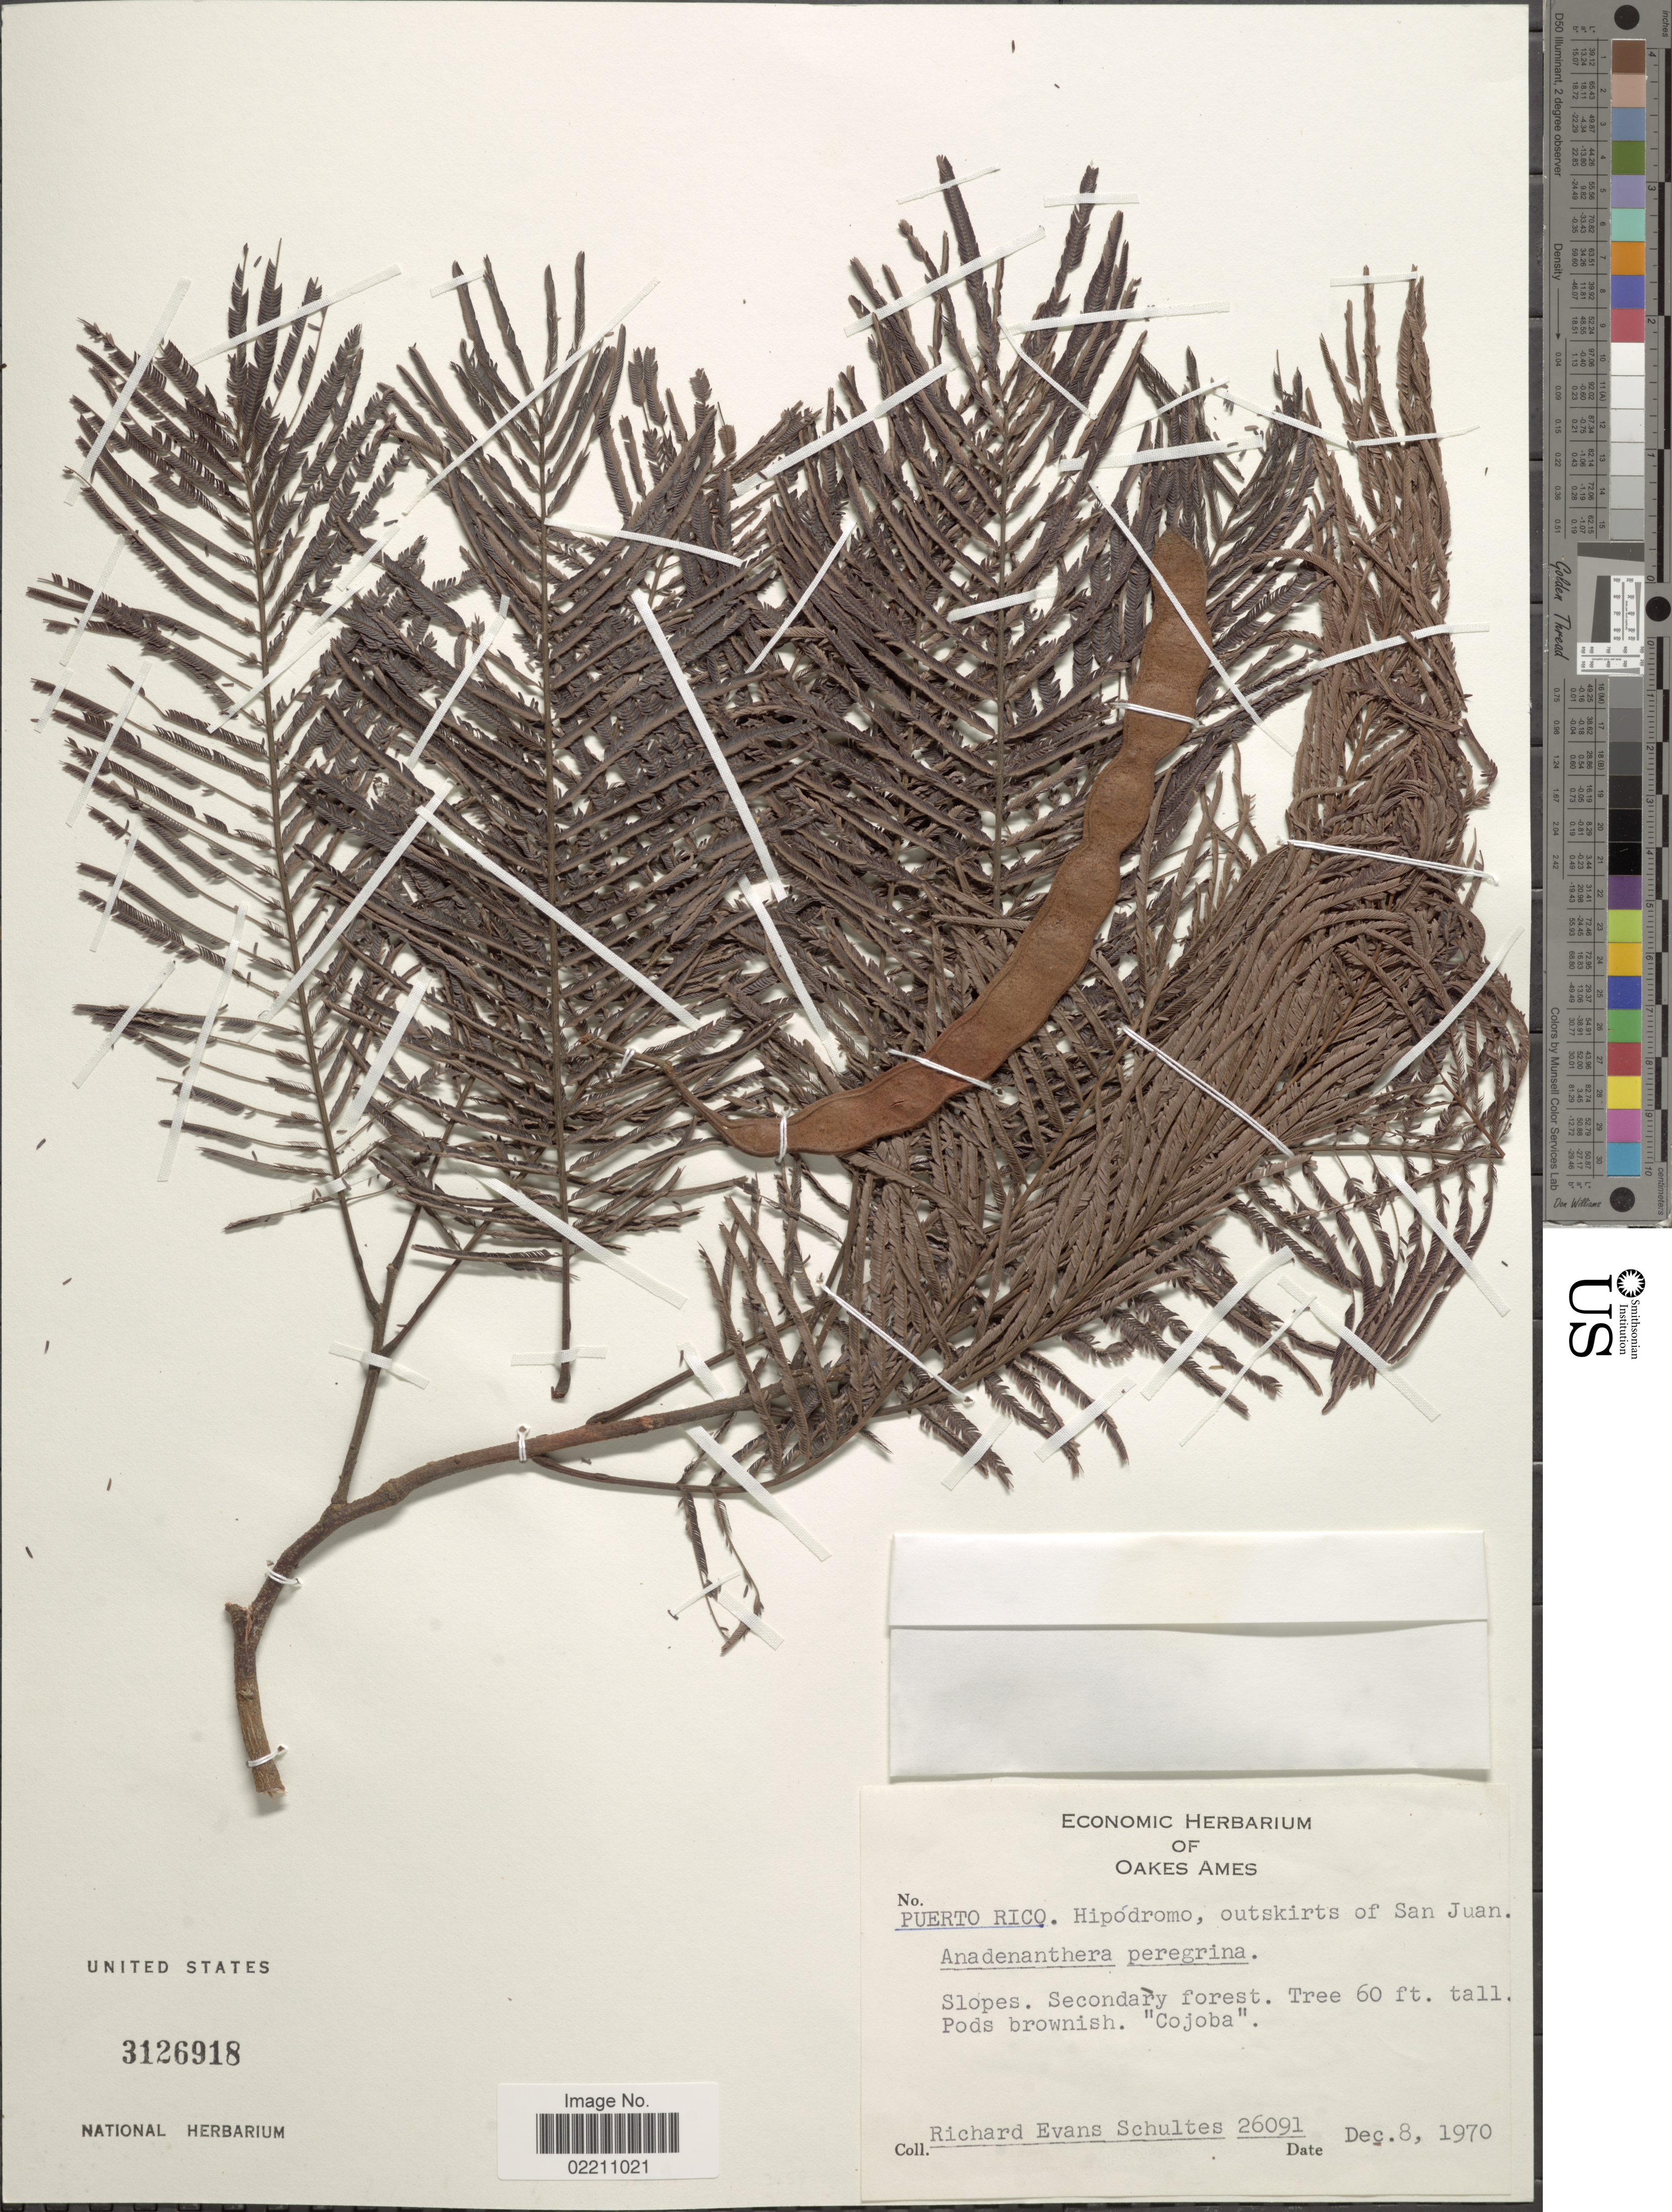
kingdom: Plantae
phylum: Tracheophyta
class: Magnoliopsida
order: Fabales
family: Fabaceae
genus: Anadenanthera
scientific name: Anadenanthera peregrina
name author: (L.) Speg.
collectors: R. E. Schultes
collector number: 26091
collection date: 1970-12-08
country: Puerto Rico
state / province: San Juan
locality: Hipódromo, outskirts of San Juan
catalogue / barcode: US 3126918